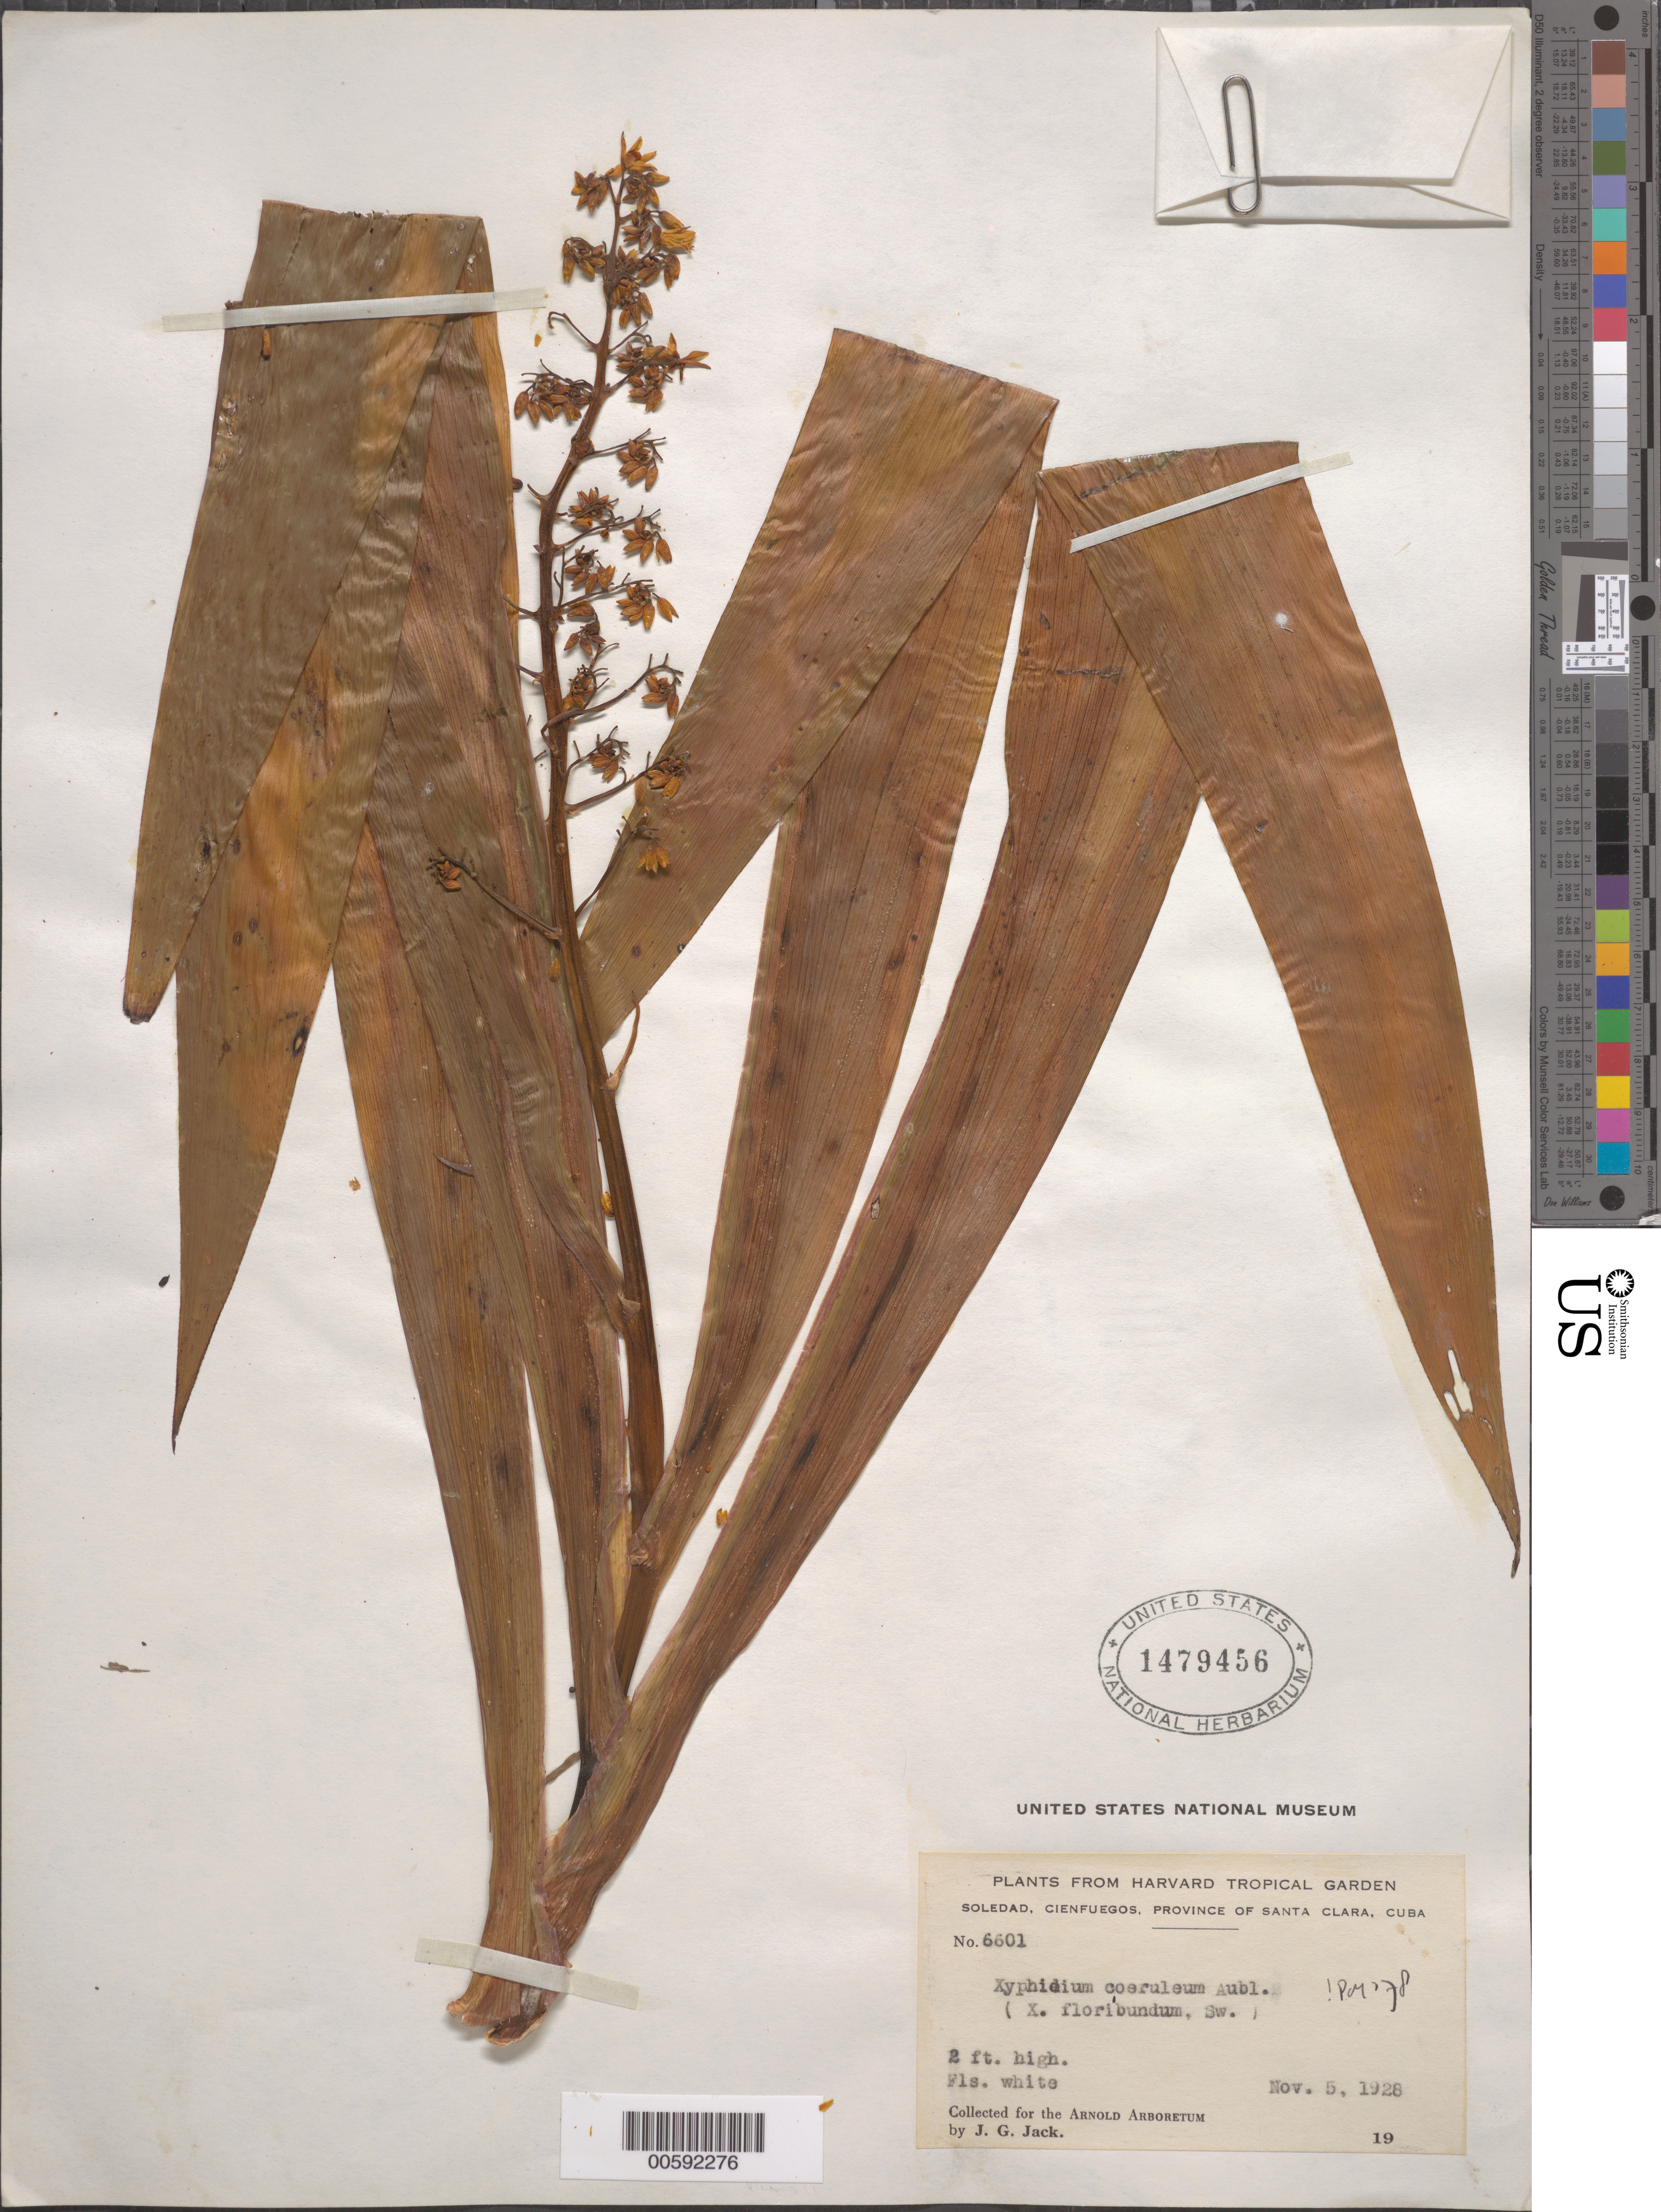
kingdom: Plantae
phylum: Tracheophyta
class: Liliopsida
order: Commelinales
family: Haemodoraceae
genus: Xiphidium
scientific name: Xiphidium caeruleum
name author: Aubl.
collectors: J. G. Jack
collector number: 6601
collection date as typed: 05 Nov 1928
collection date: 1928-11-05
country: Cuba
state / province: Cienfuegos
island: Greater Antilles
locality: Soledad, Cienfuegos. [In former Las Villas or Santa Clara Province.]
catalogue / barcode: US 1479456